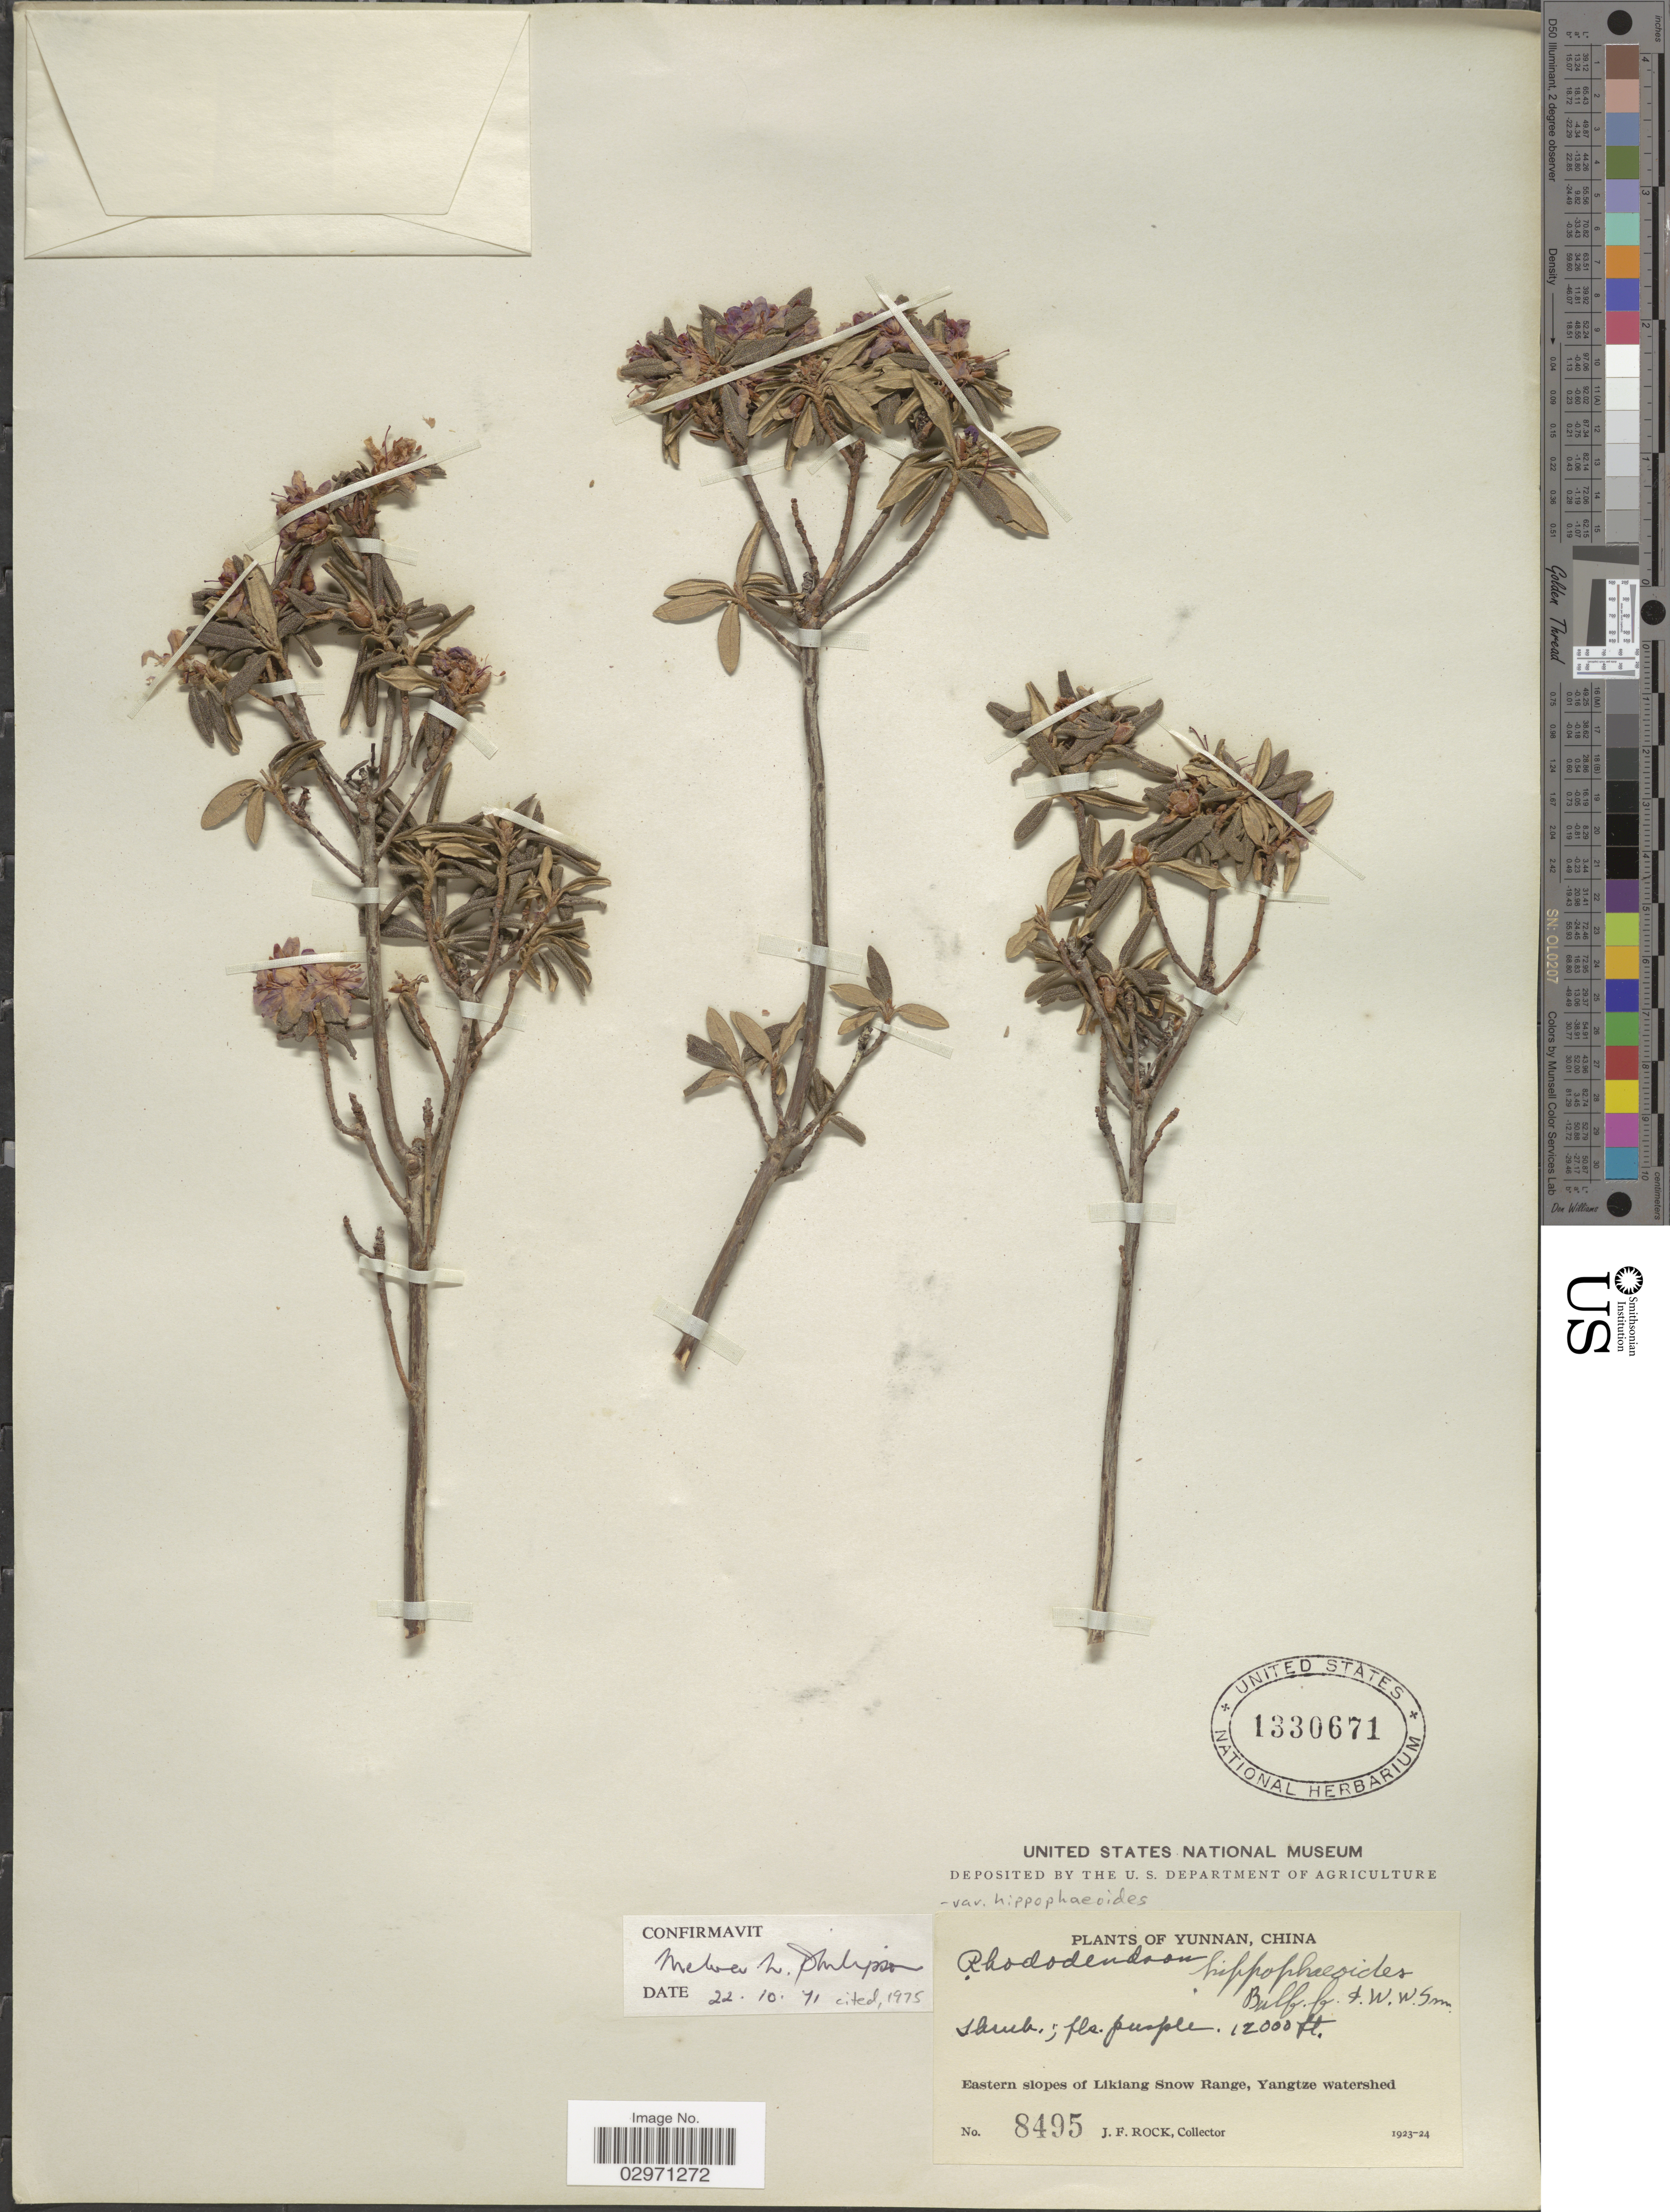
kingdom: Plantae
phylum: Tracheophyta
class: Magnoliopsida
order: Ericales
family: Ericaceae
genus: Rhododendron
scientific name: Rhododendron hippophaeoides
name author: Balf. f. & W.W. Sm.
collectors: J. Rock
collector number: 8495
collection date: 1923/1924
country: China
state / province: Yunnan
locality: Eastern slopes of Likiang Snow Range, Yangtze watershed.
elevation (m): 3658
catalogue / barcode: US 1330671